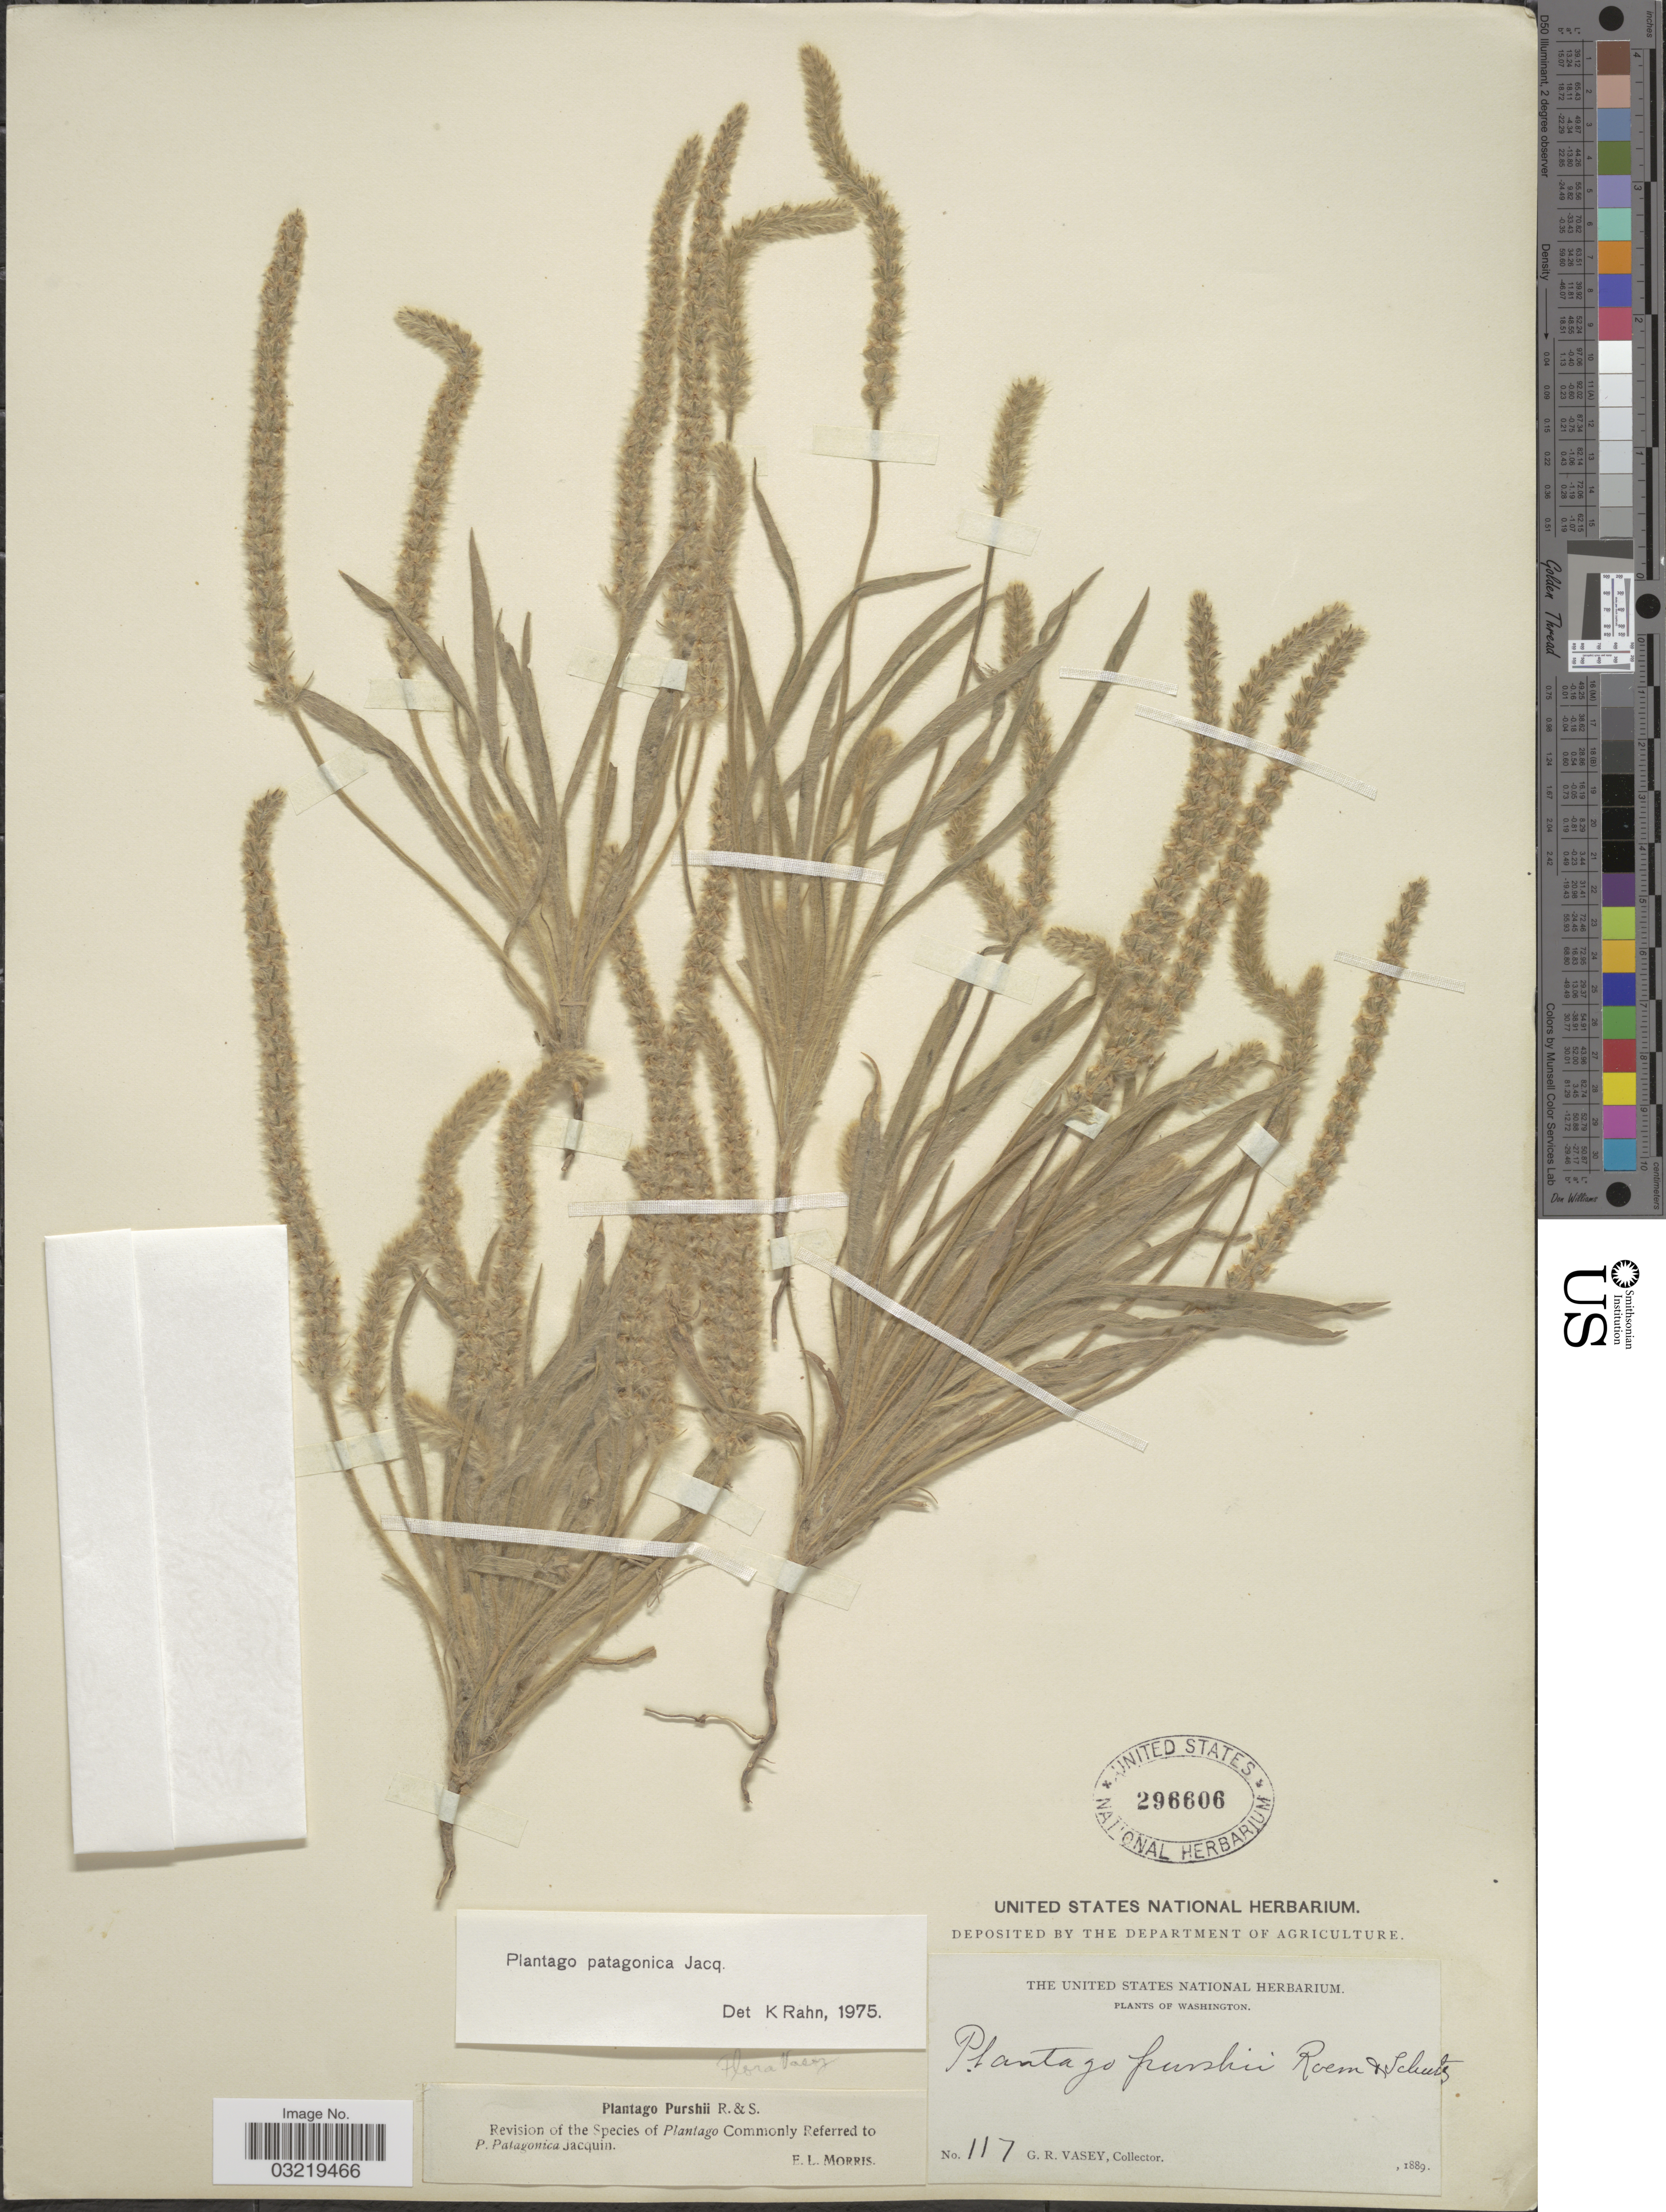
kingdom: Plantae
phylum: Tracheophyta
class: Magnoliopsida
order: Lamiales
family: Plantaginaceae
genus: Plantago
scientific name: Plantago patagonica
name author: Jacq.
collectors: G. R. Vasey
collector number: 117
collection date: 1889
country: United States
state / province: Washington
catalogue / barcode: US 296606